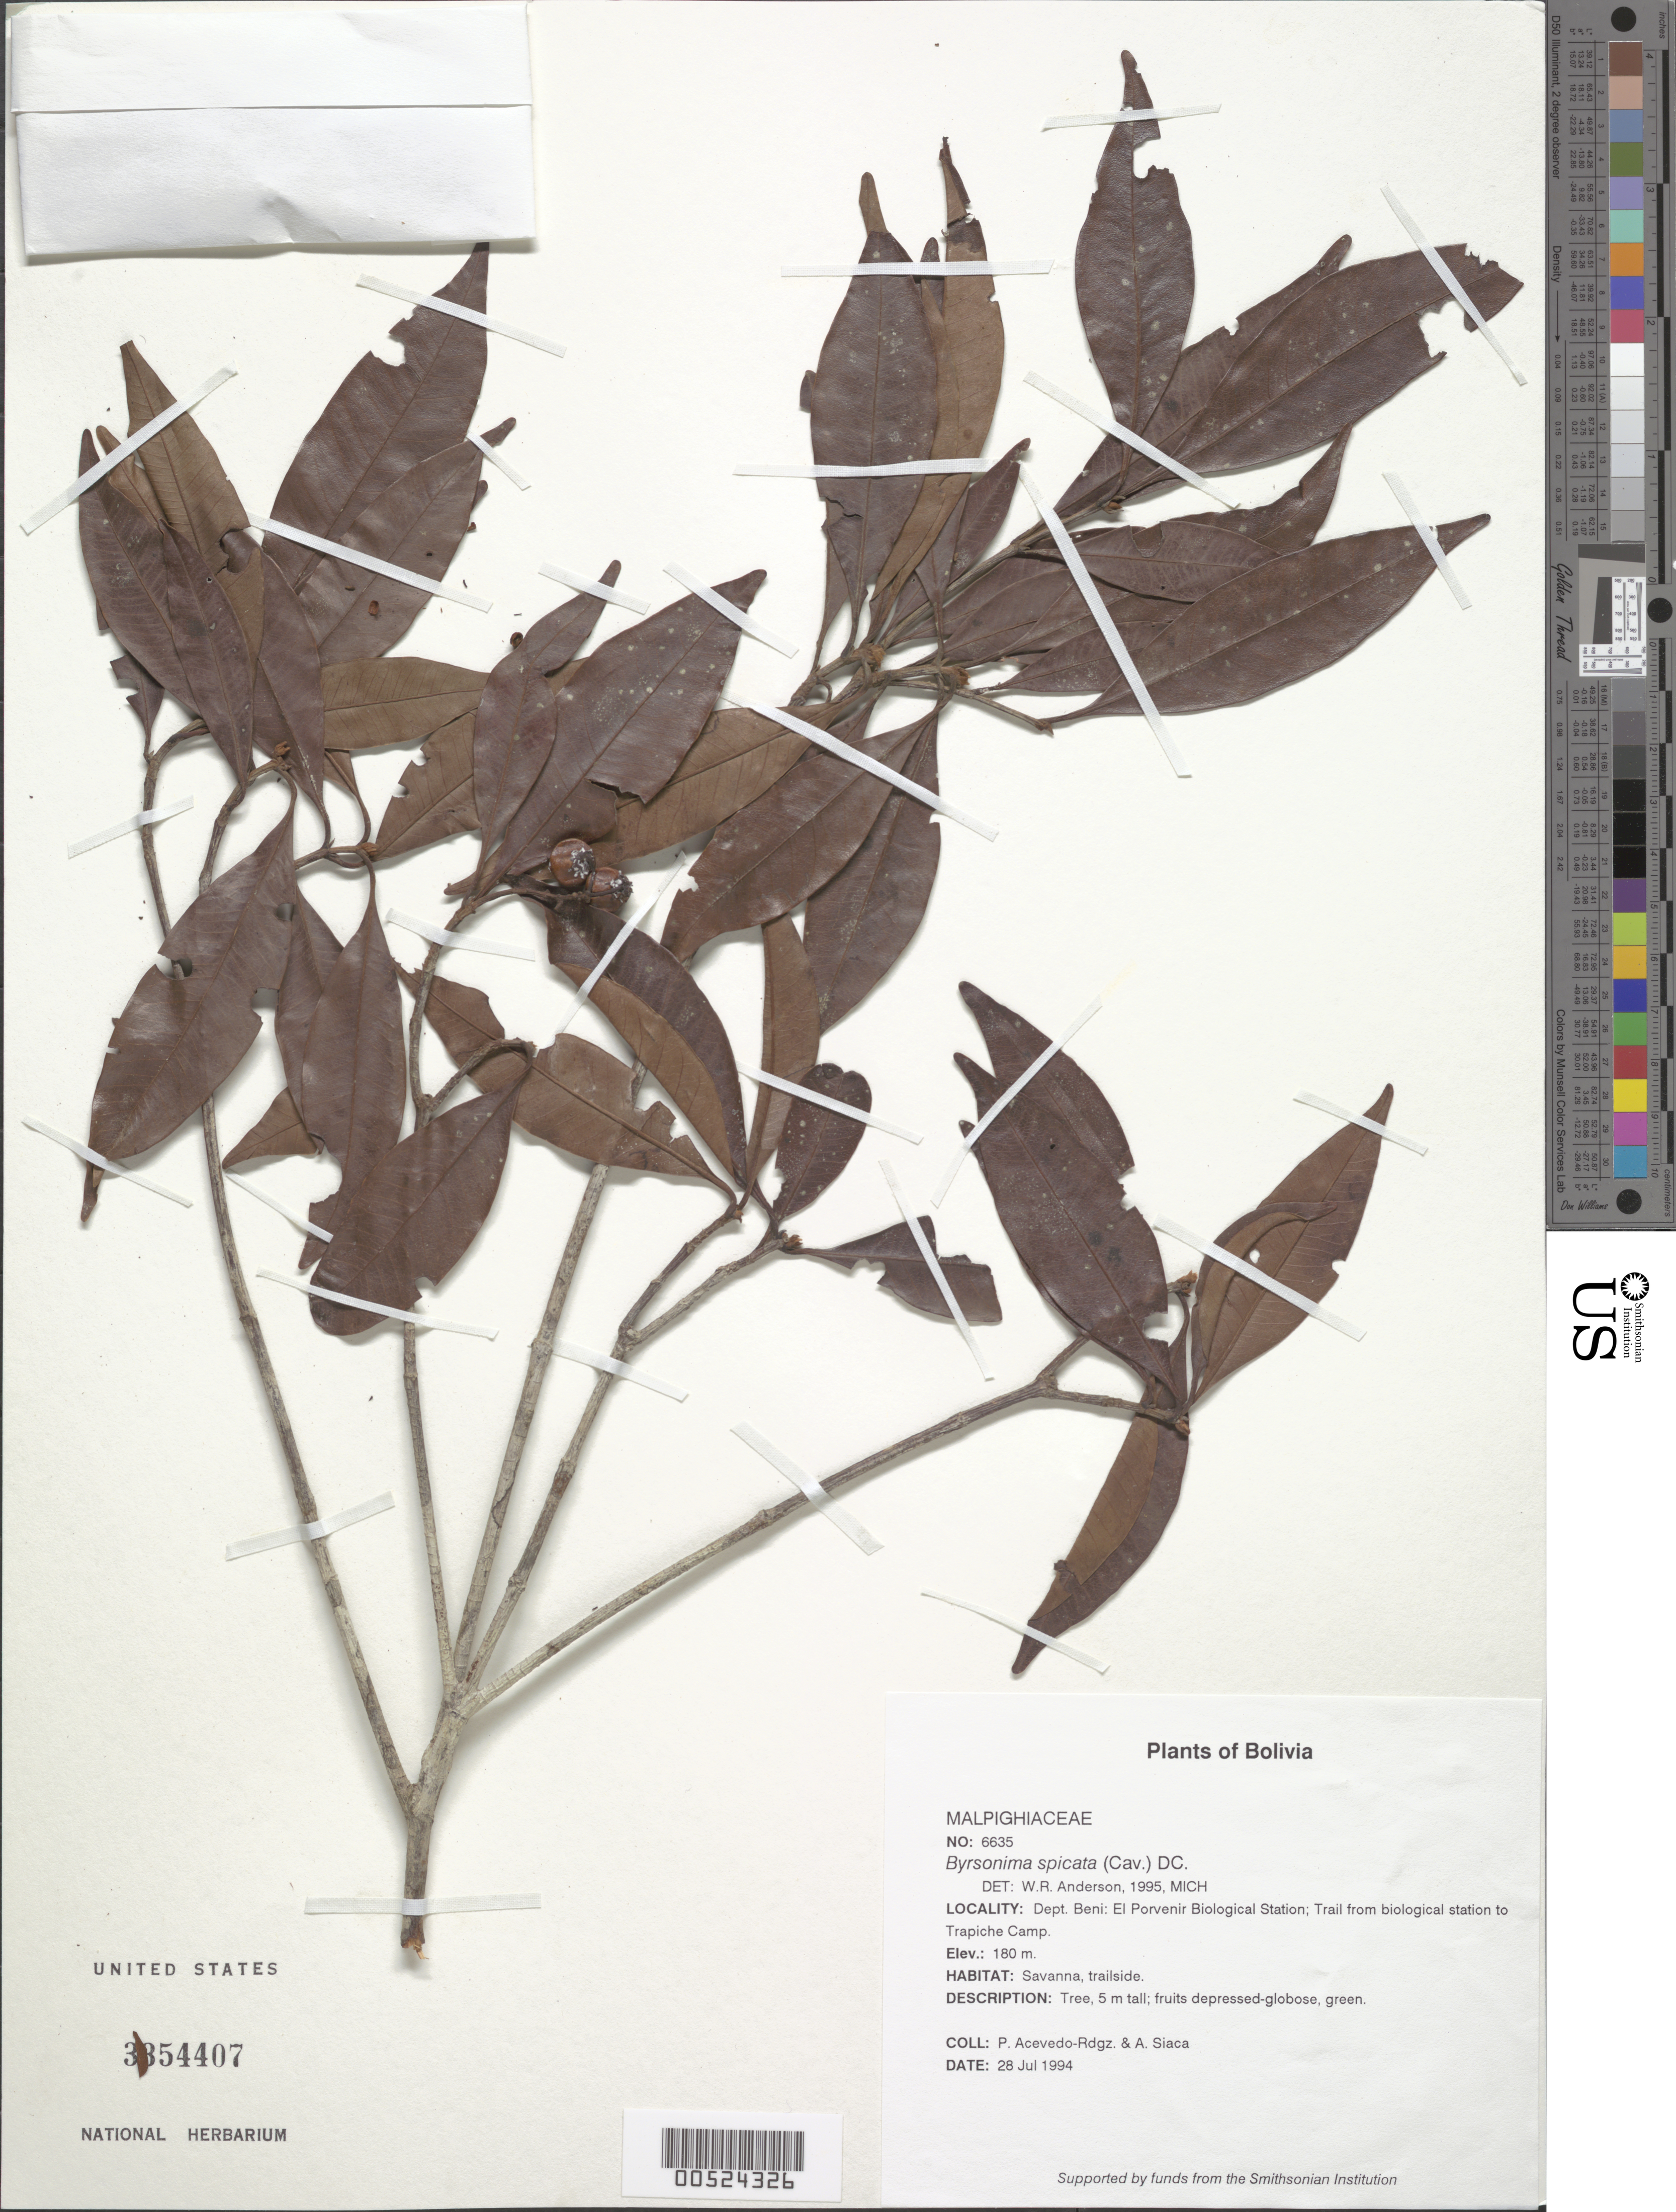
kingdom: Plantae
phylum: Tracheophyta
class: Magnoliopsida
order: Malpighiales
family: Malpighiaceae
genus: Byrsonima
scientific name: Byrsonima spicata (Cav.) DC.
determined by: Anderson, C.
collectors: P. Acevedo-Rodr. & A. Siaca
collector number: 6635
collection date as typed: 28 Jul 1994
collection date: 1994-07-28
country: Bolivia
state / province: Beni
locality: Depart. Beni, El Porvenir Biological Station. Trail from biological station to Trapiche Camp.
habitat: Savanna, trailside.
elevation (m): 180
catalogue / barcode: US 3354407